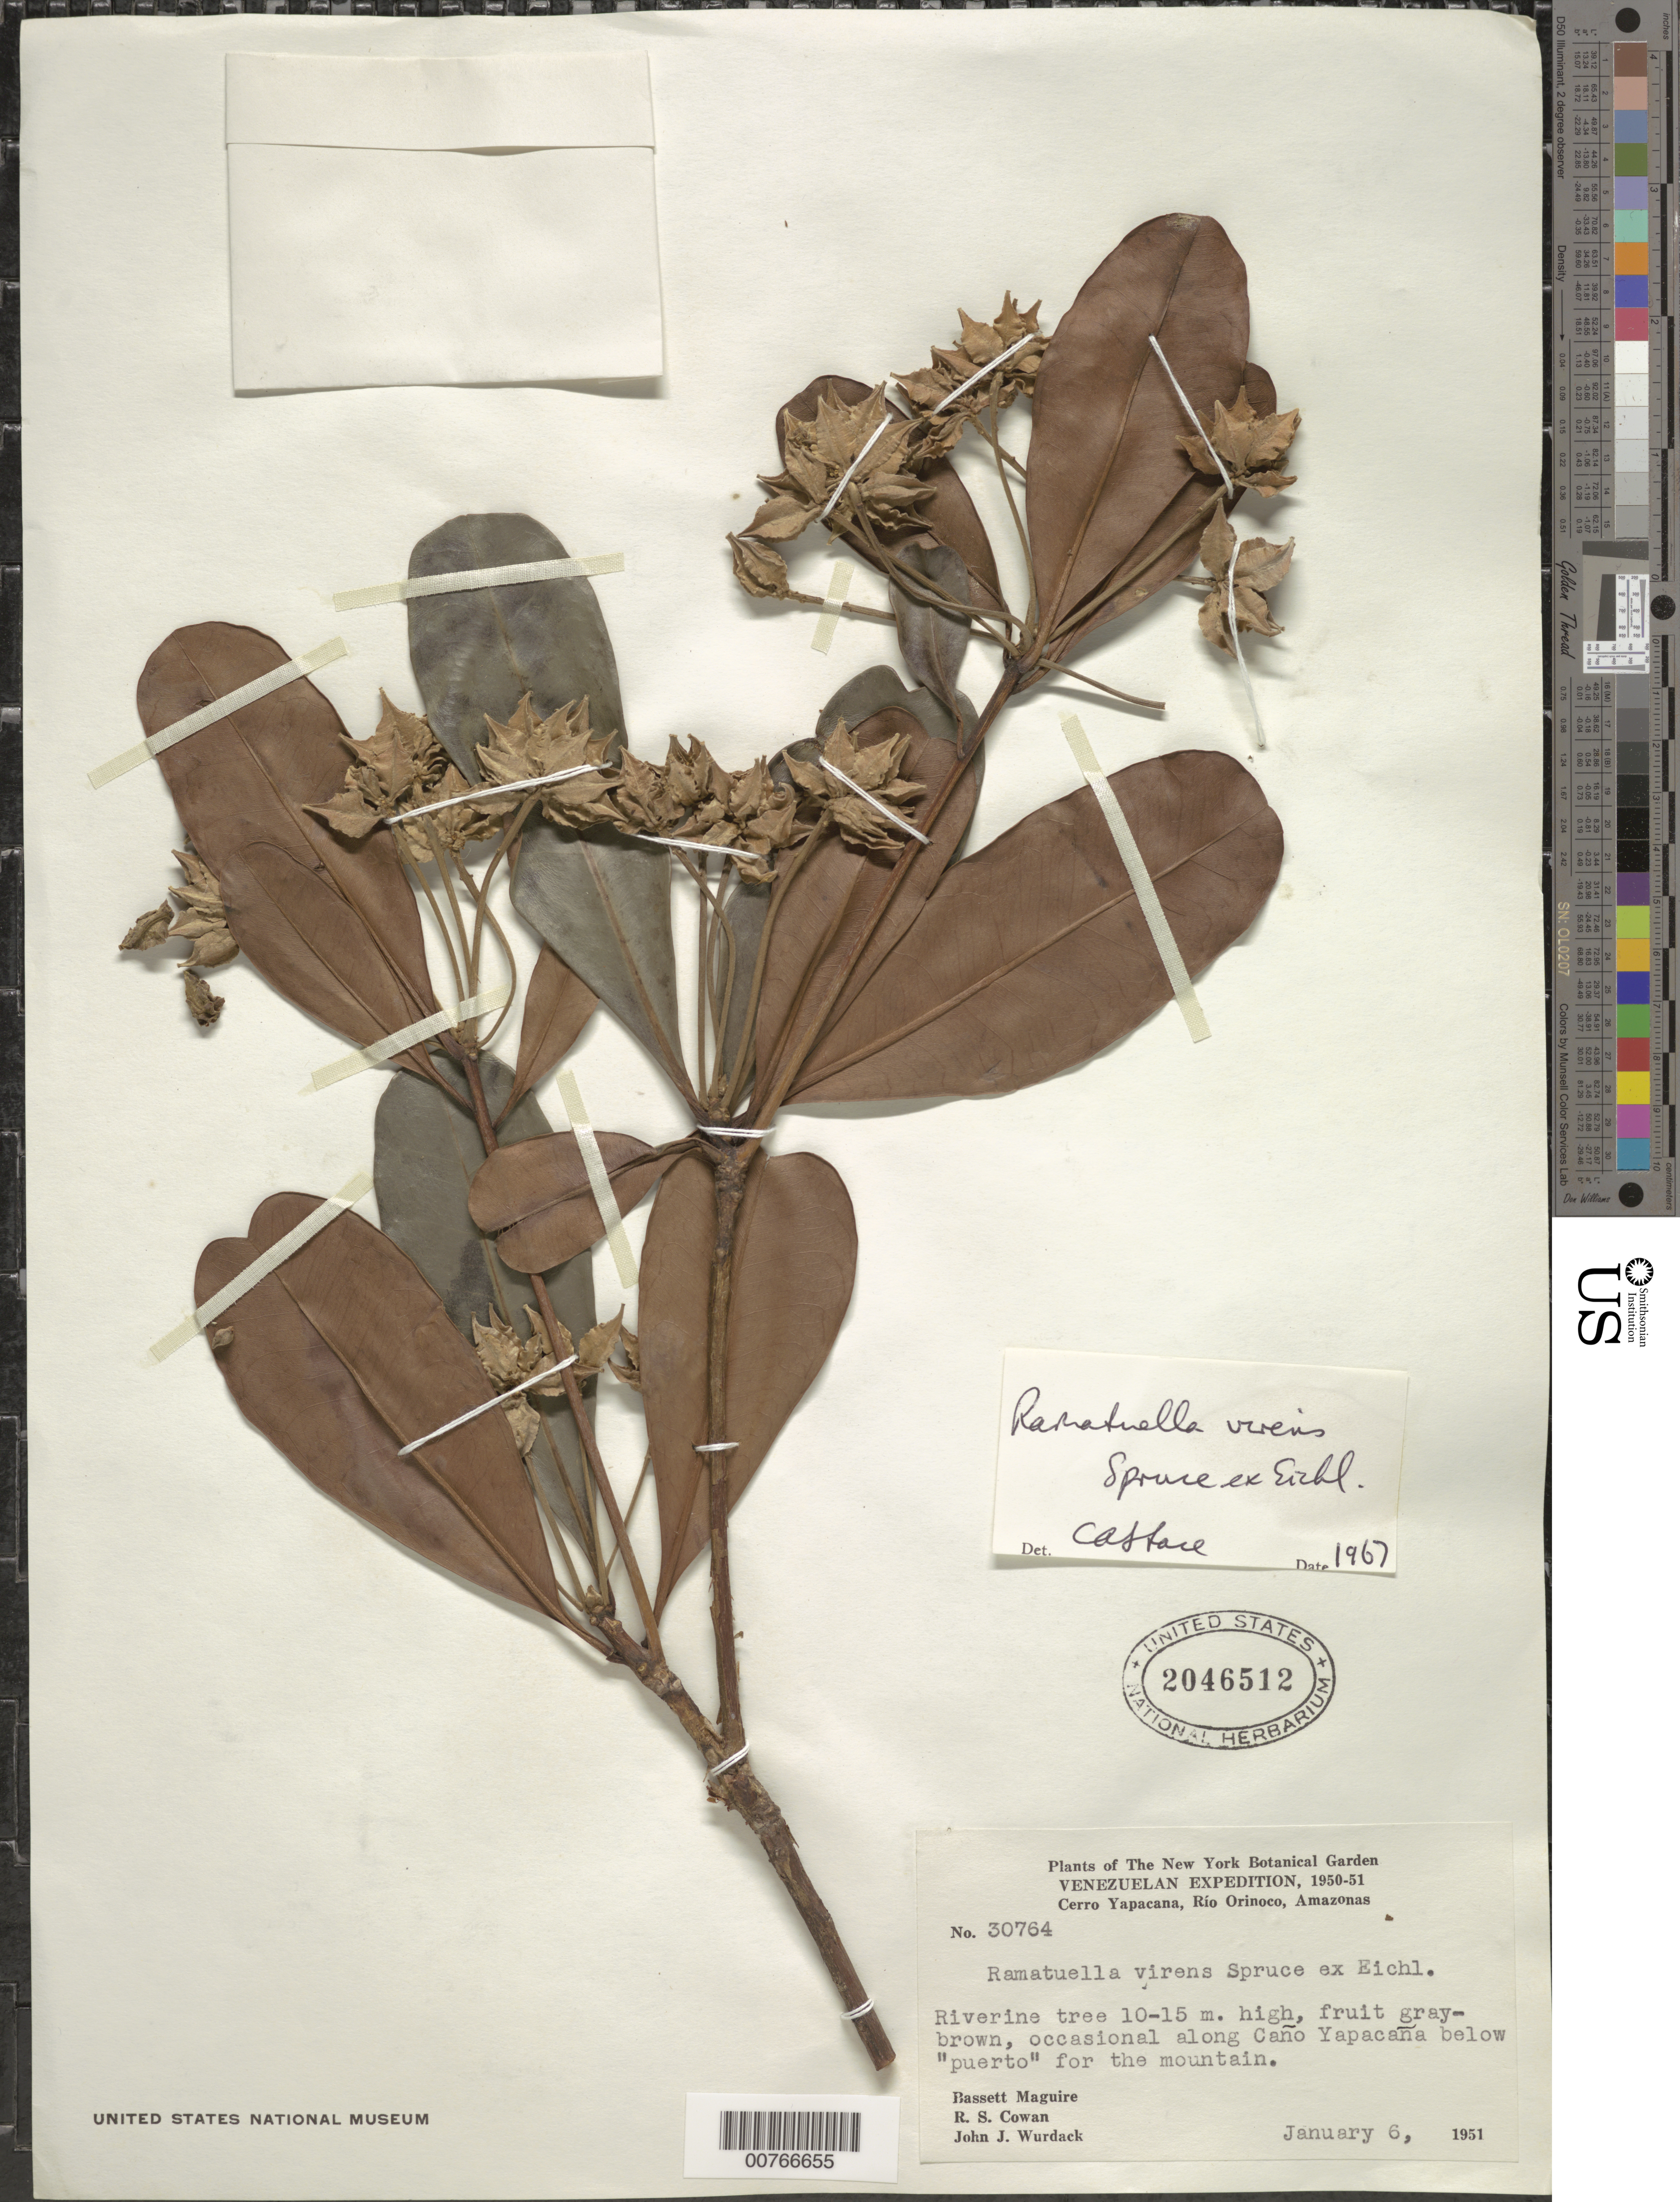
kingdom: Plantae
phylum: Tracheophyta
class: Magnoliopsida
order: Myrtales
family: Combretaceae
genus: Terminalia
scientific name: Terminalia virens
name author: (Spruce ex Eichler) Alwan & Stace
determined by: Stace, C. A.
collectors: B. Maguire, R. S. Cowan & J. J. Wurdack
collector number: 30764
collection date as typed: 6-Jan-51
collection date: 1951-01-06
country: Venezuela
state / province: Amazonas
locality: Caño Yapacána, below puerto for Cerro Yapacána, Río Orinoco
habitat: Along caño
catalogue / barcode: US 2046512